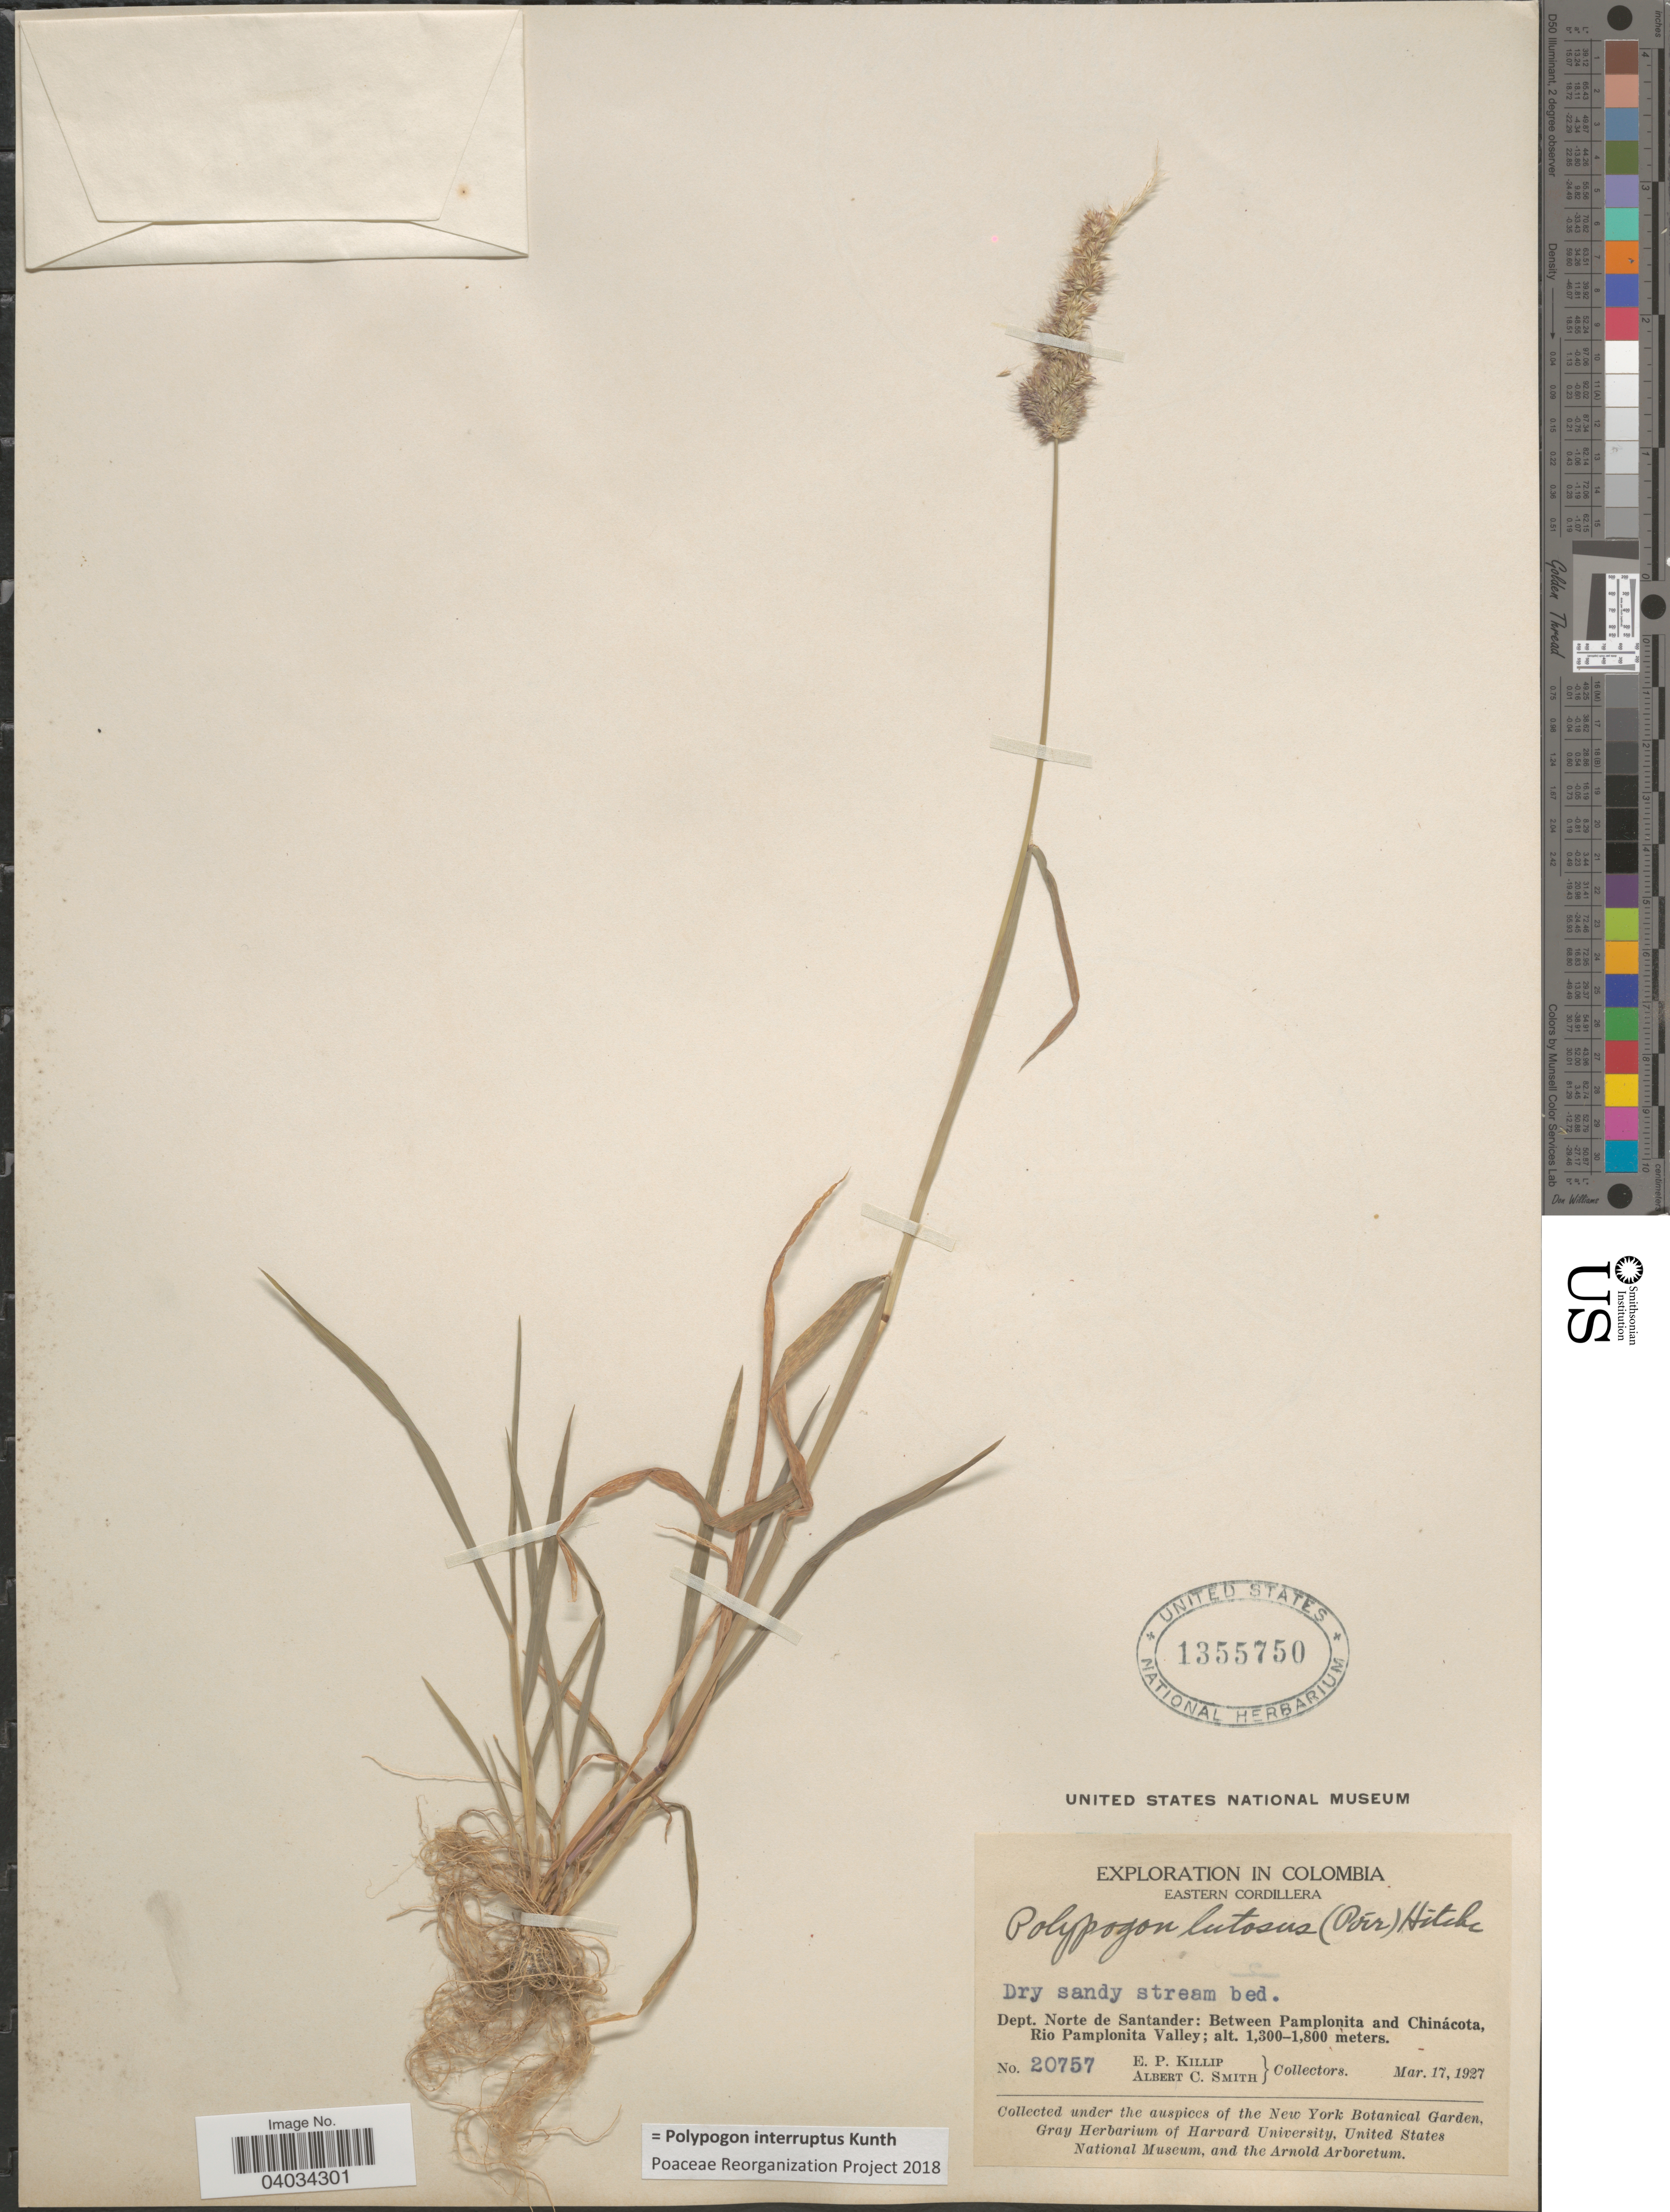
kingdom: Plantae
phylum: Tracheophyta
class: Liliopsida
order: Poales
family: Poaceae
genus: Polypogon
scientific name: Polypogon interruptus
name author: Kunth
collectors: E. P. Killip & A. C. Smith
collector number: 20757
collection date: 1927-03-17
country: Colombia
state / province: Norte de Santander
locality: Eastern Cordillera. Dept. Norte de Santander: Between Pamplonita and Chinácota, Rio Pamplonita Valley.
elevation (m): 1300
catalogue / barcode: US 1355750